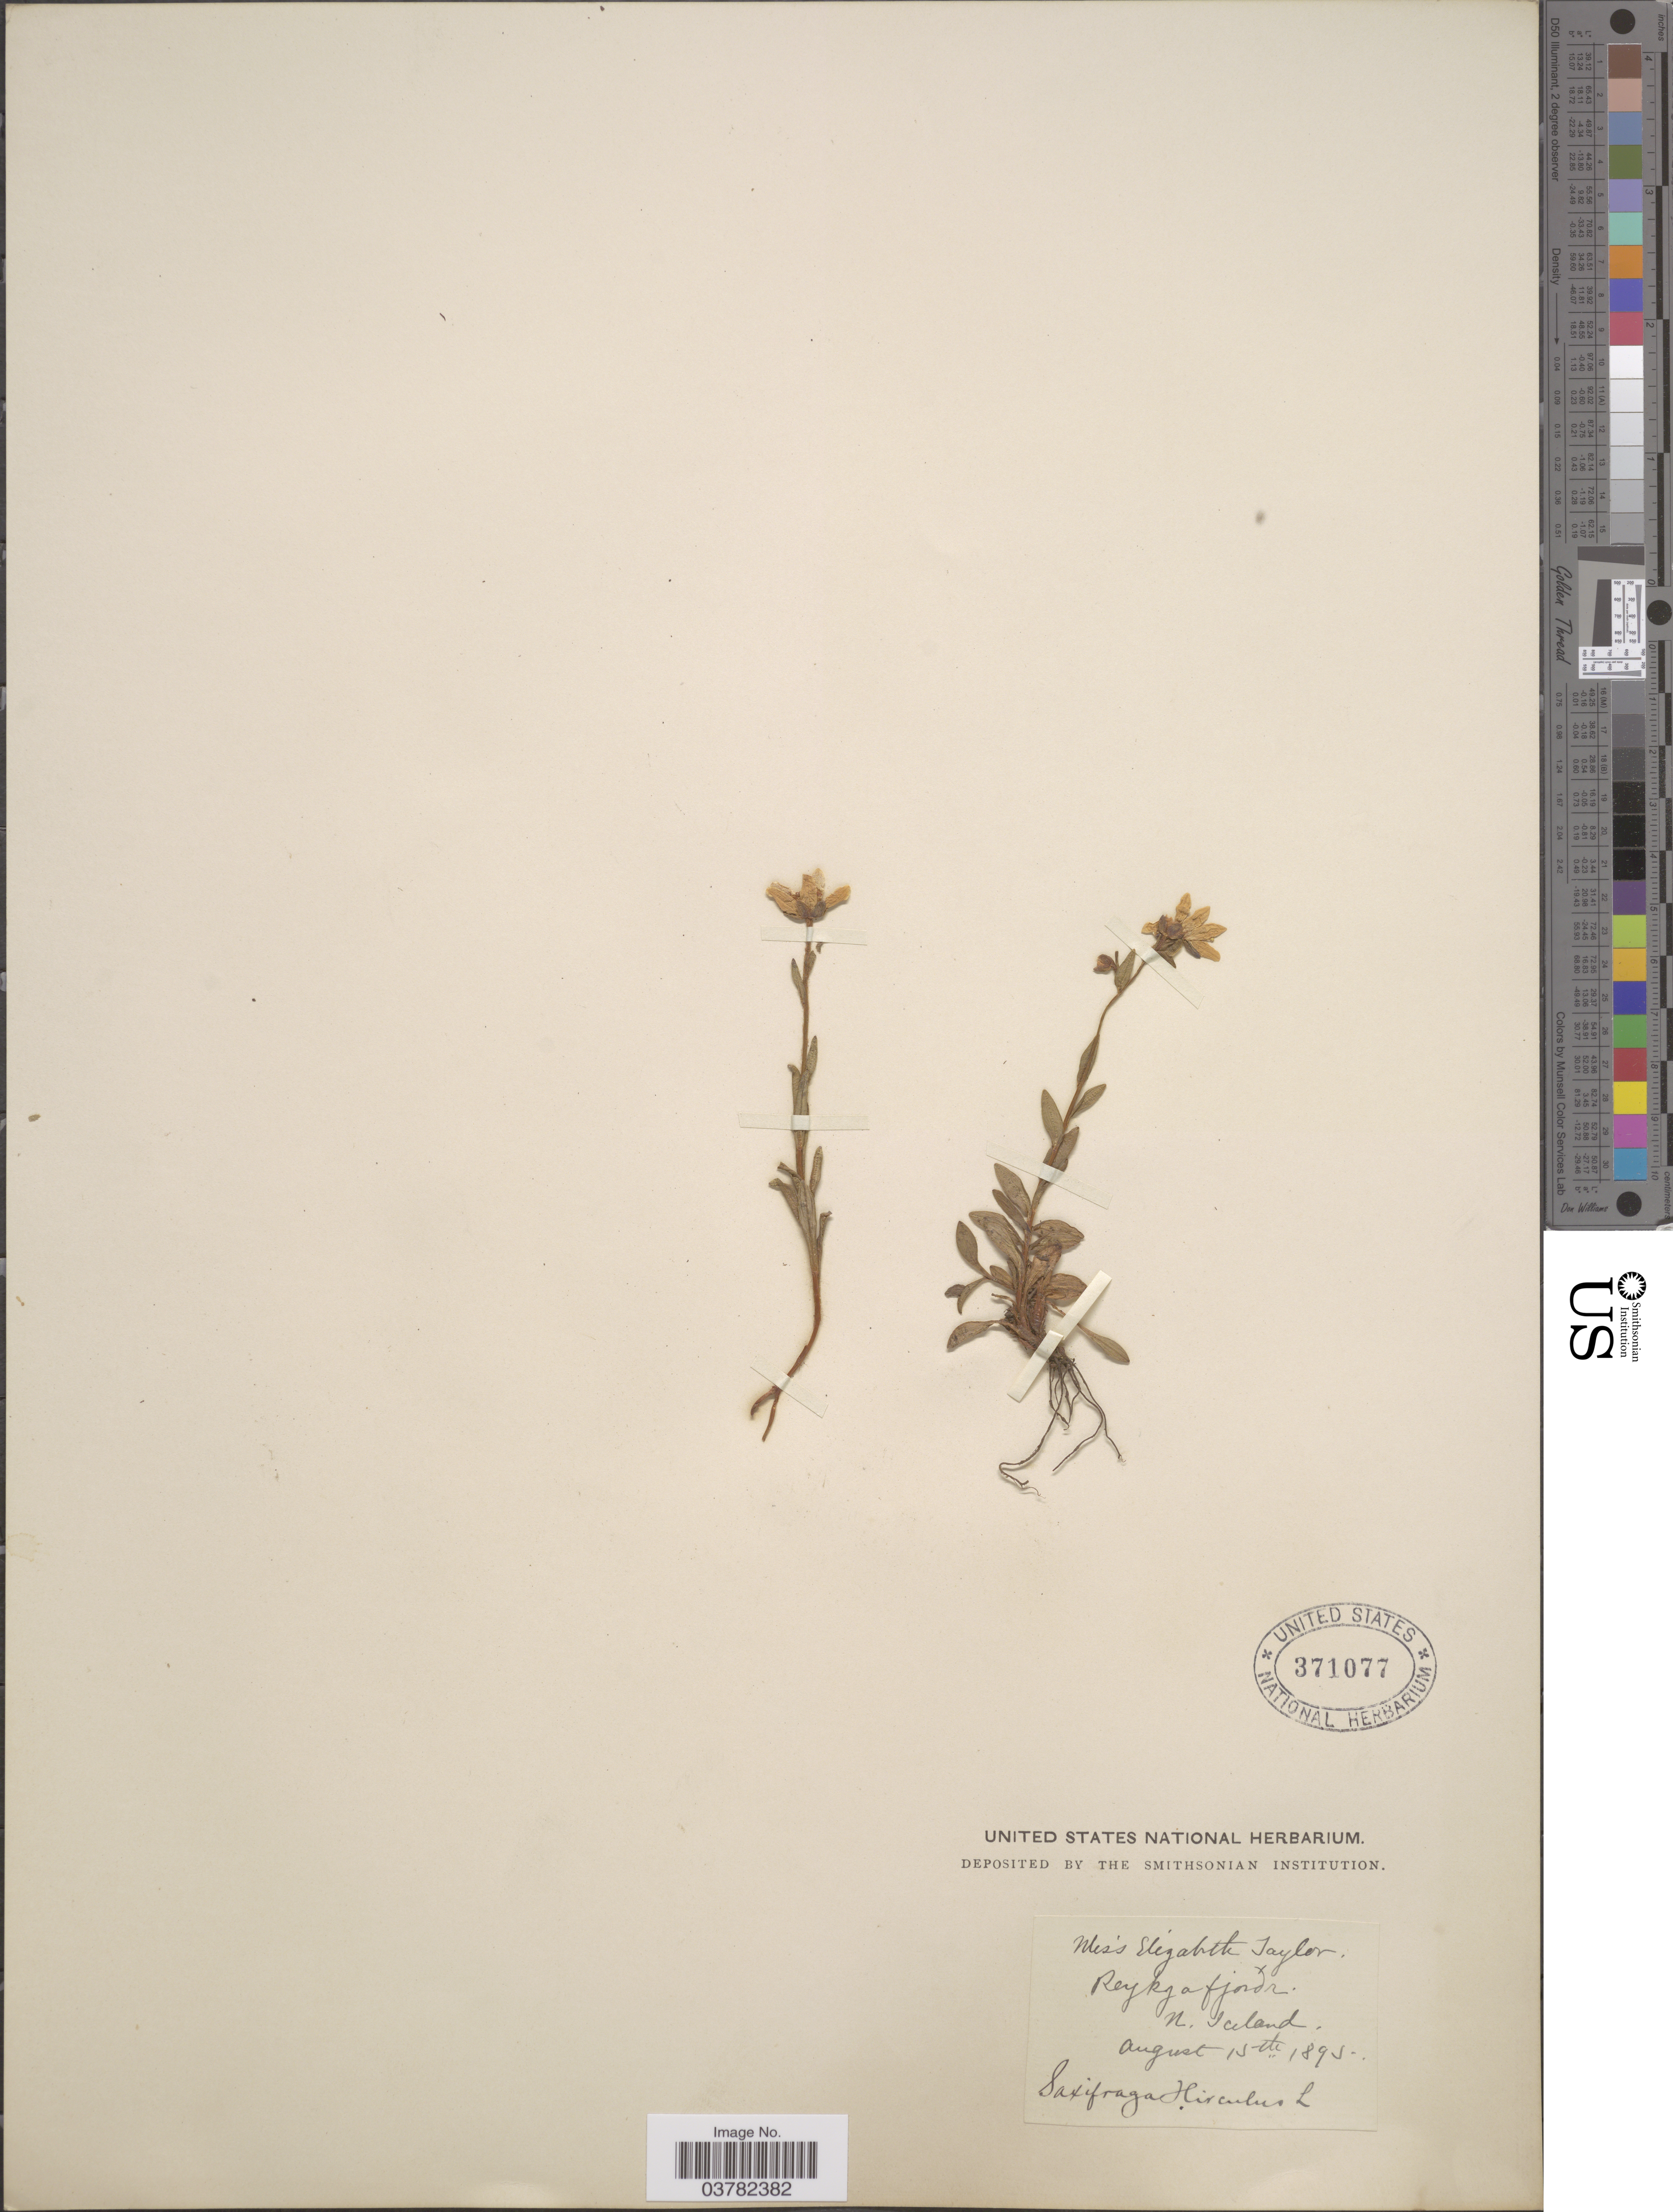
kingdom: Plantae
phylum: Tracheophyta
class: Magnoliopsida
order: Saxifragales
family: Saxifragaceae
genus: Saxifraga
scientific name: Saxifraga hirculus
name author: L.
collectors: E. L. Taylor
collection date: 1895-08-15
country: Iceland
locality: Reykjafjord. N. Iceland.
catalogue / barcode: US 371077